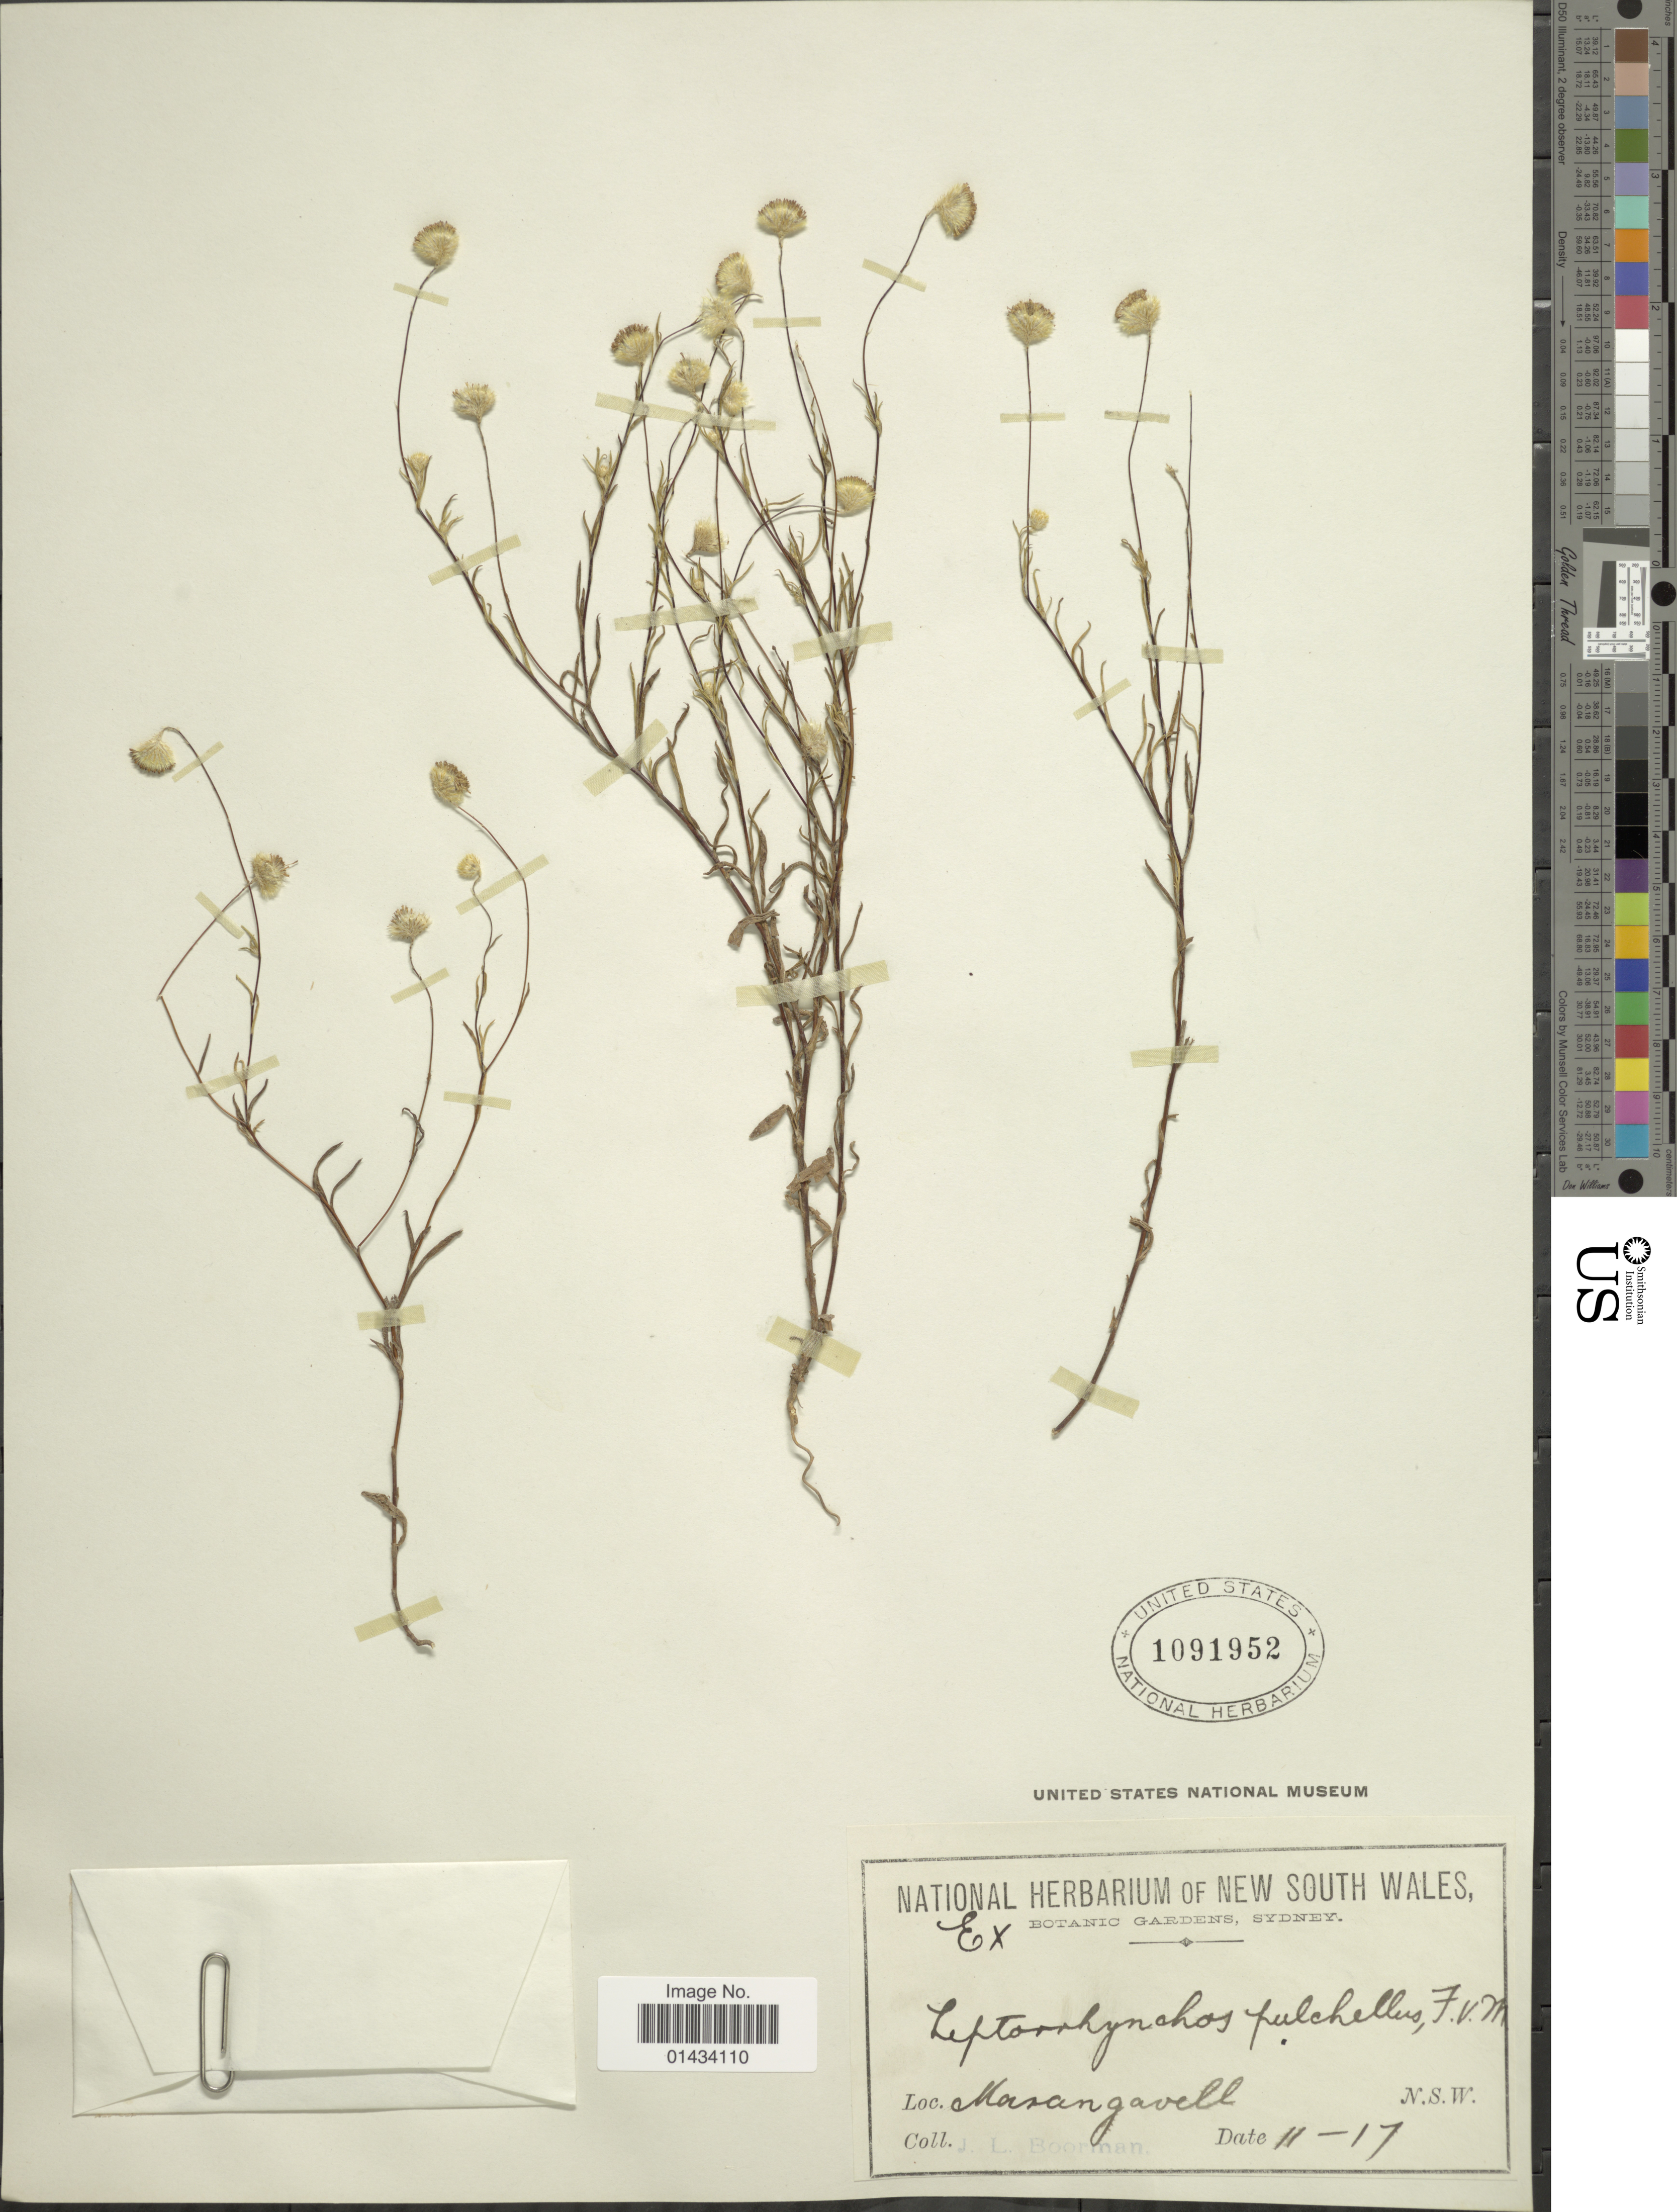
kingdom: Plantae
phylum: Tracheophyta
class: Magnoliopsida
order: Asterales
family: Asteraceae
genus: Leptorhynchos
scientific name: Leptorhynchos pulchellus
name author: F. Muell.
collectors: J. Boorman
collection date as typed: Transcribed d/m/y: /11/17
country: Australia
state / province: New South Wales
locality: Masangavell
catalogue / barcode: US 1091952